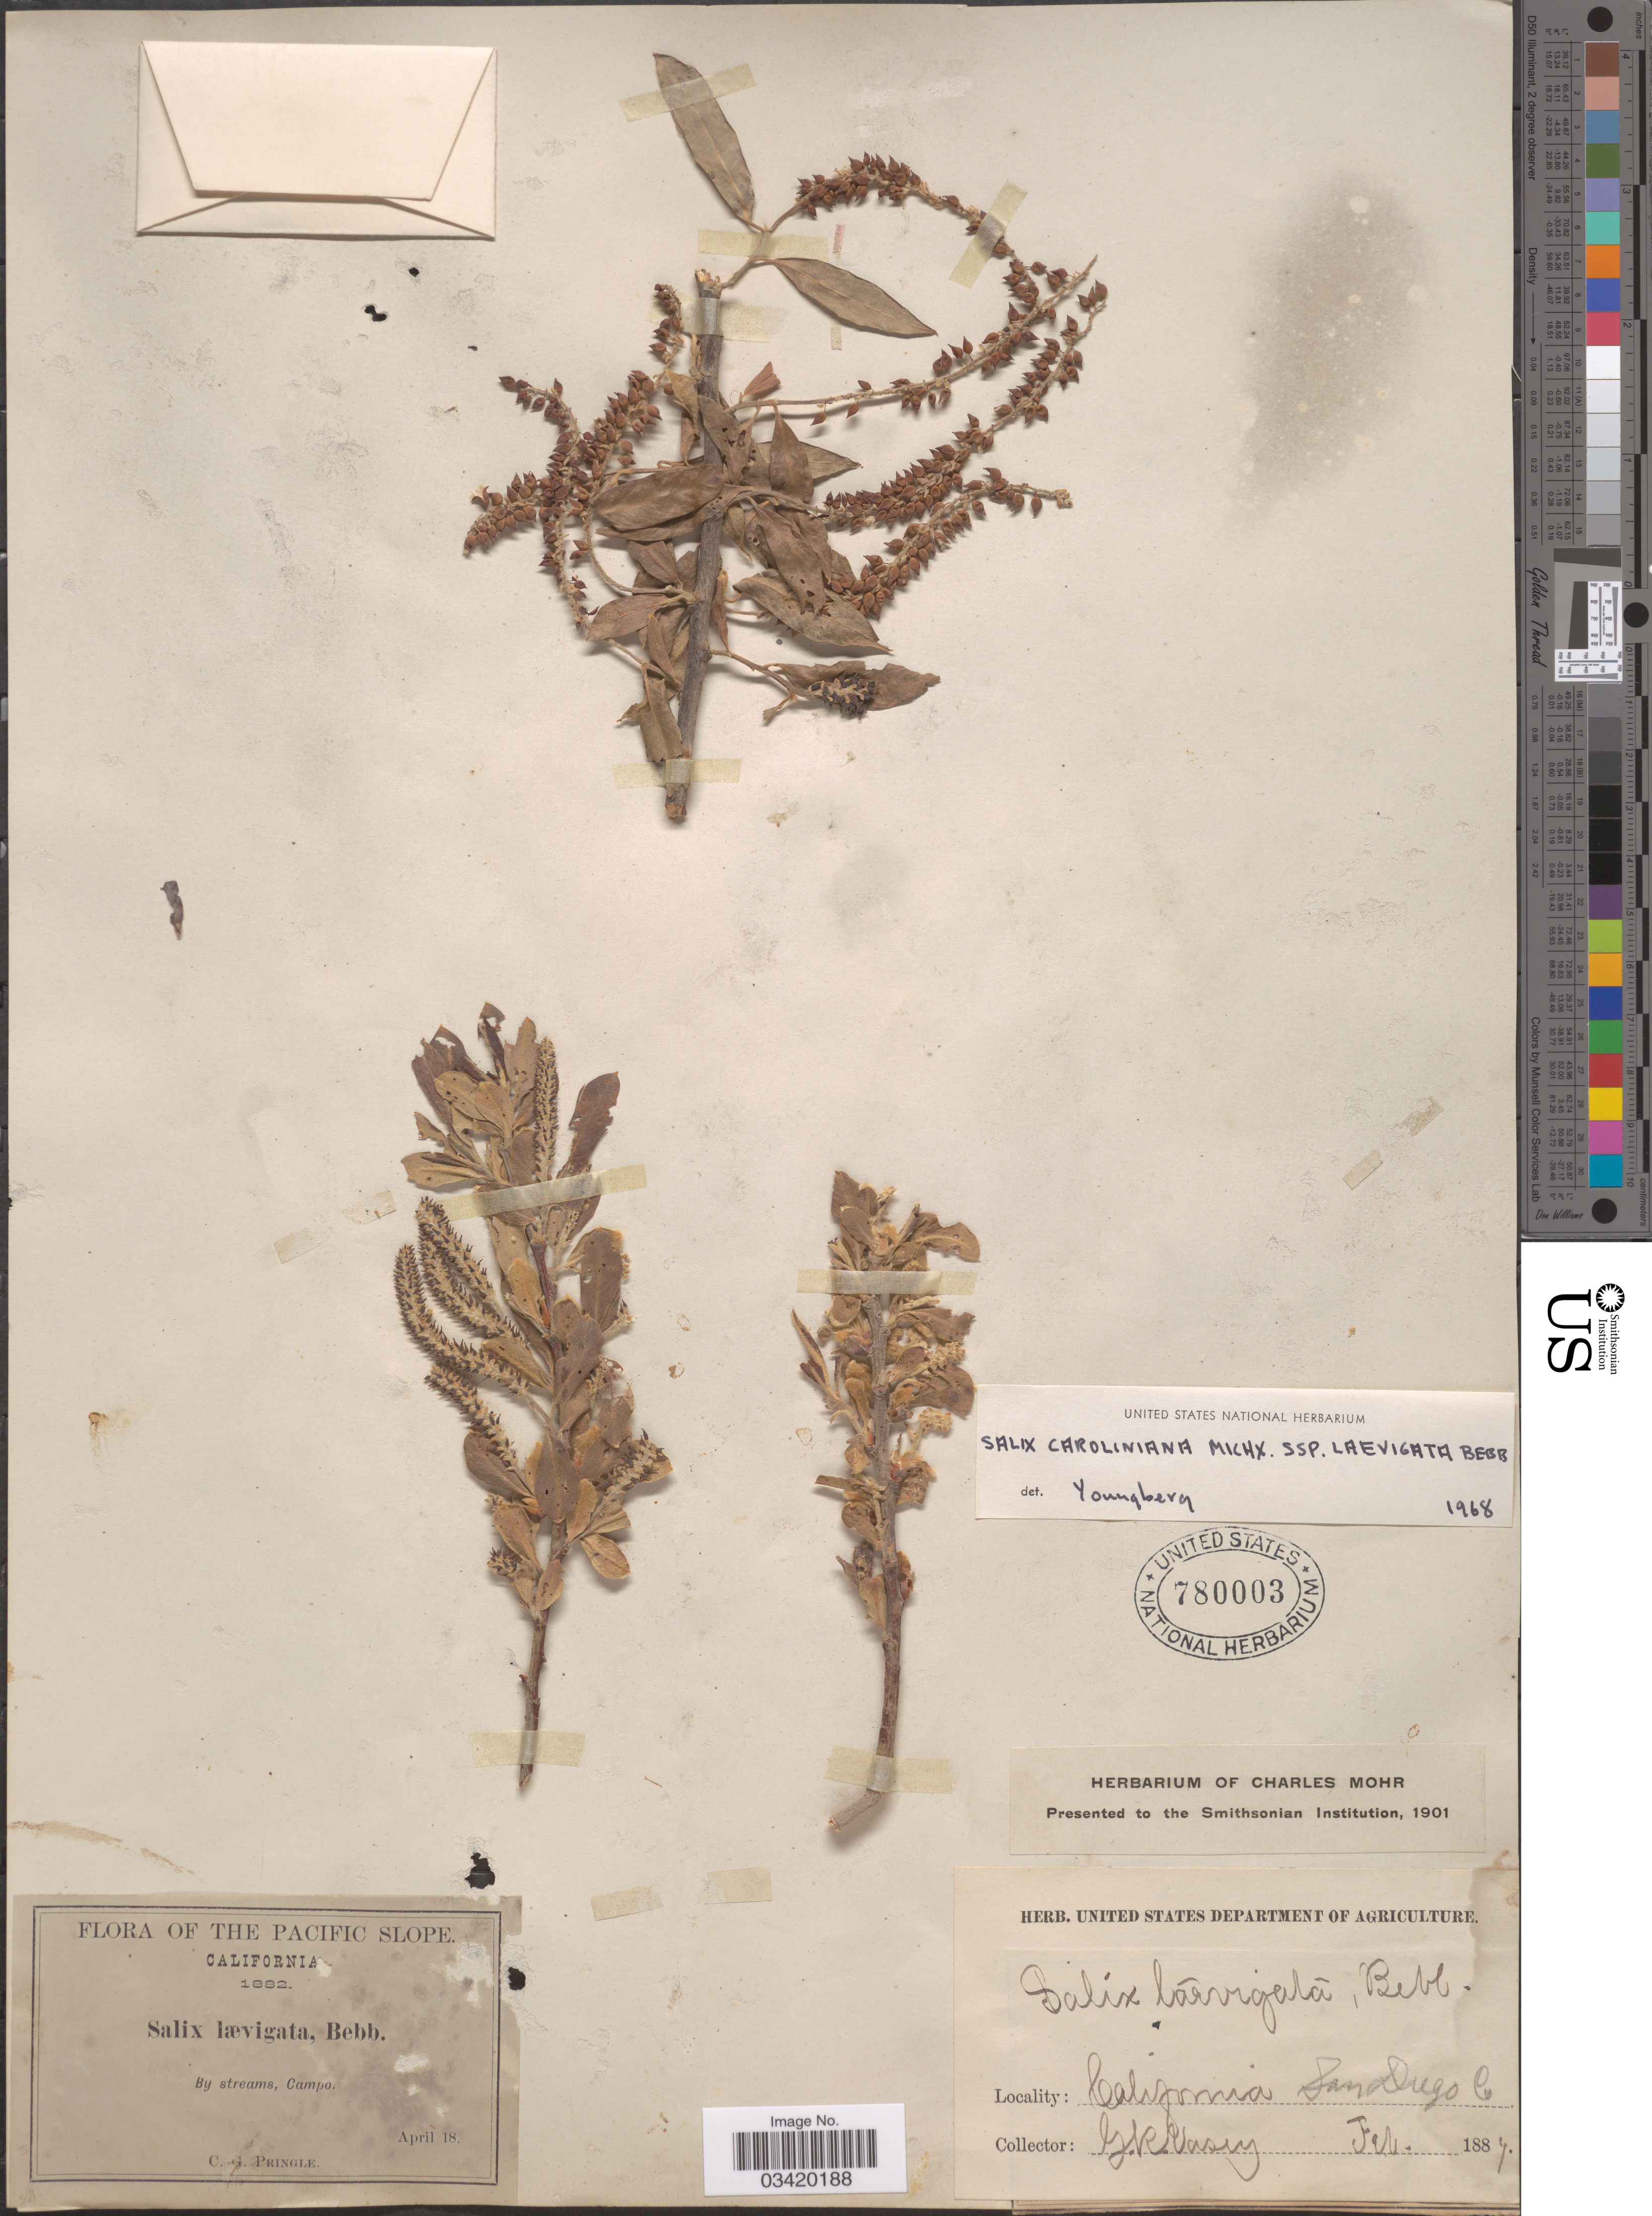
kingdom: Plantae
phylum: Tracheophyta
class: Magnoliopsida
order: Malpighiales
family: Salicaceae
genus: Salix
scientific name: Salix caroliniana subsp. laevigata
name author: Bebb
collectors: C. G. Pringle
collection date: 1882-04-18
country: United States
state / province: California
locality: The Pacific Slope. By streams, Campo.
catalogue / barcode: US 780003